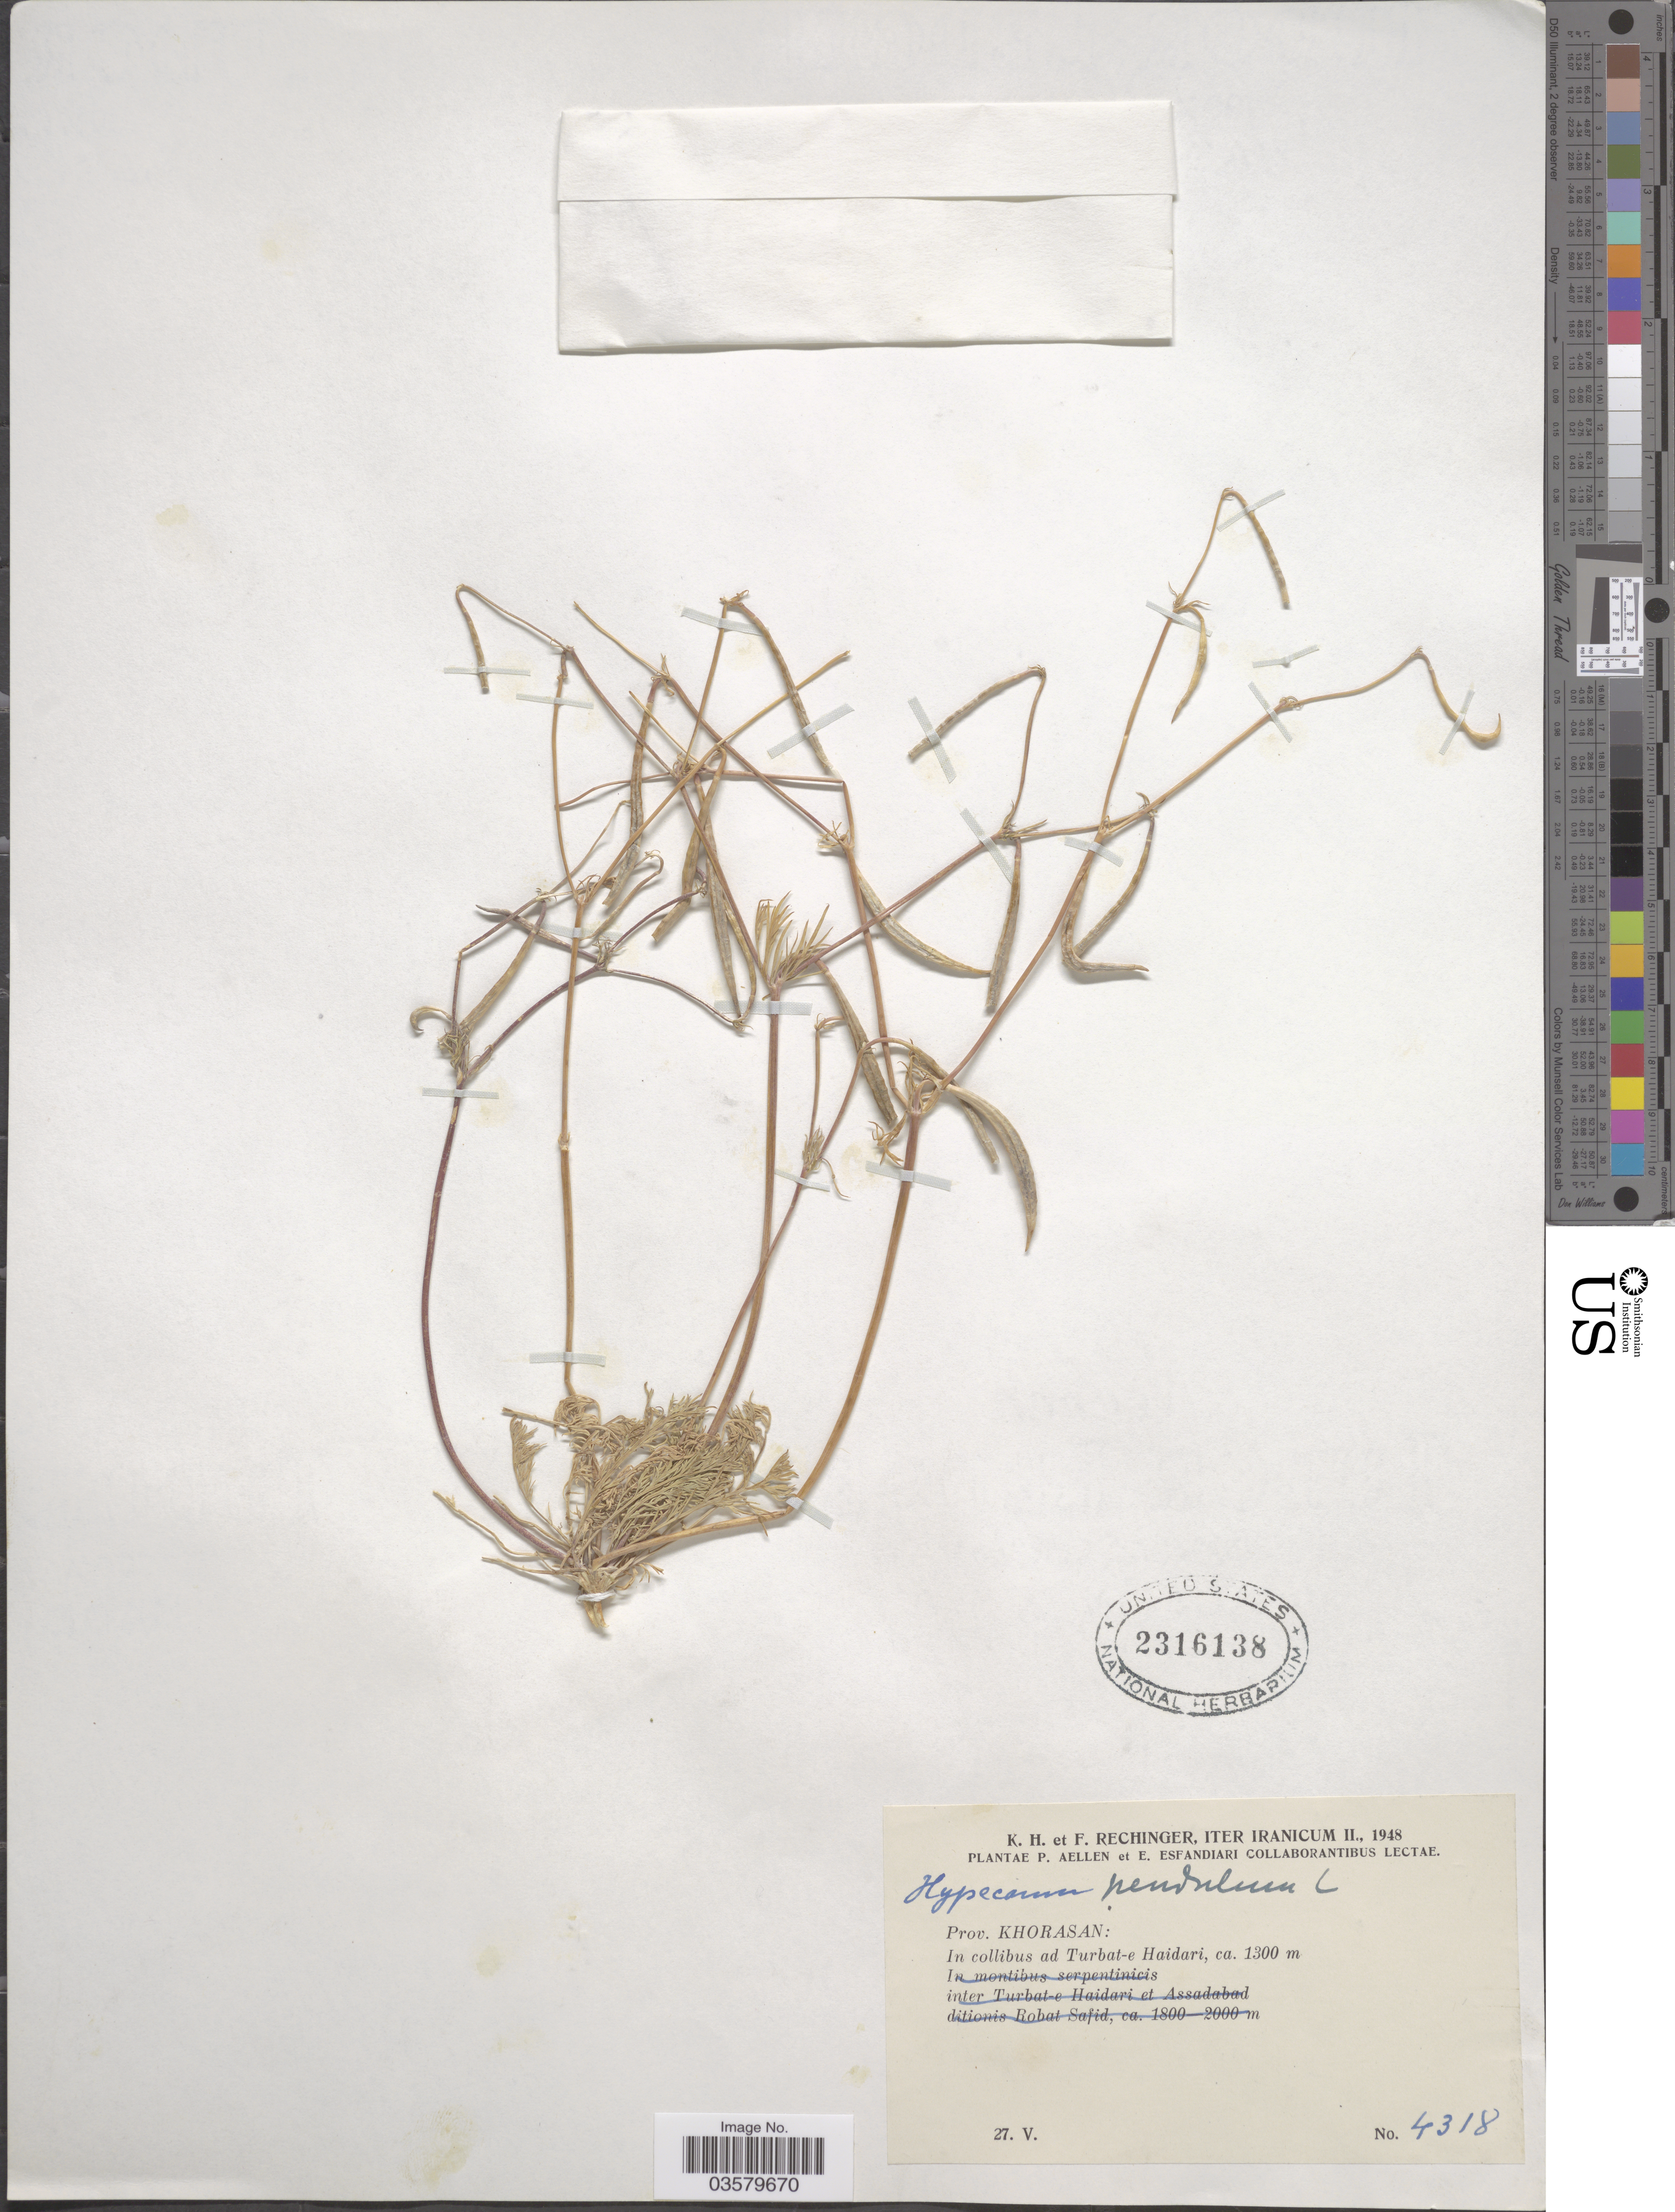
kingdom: Plantae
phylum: Tracheophyta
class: Magnoliopsida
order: Ranunculales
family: Papaveraceae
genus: Hypecoum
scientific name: Hypecoum pendulum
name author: L.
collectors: K. H. Rechinger & F. Rechinger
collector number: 4318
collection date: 1948-05-27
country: Iran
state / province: Khorasan [obsolete]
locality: In collibus ad Turbat-e Haidari.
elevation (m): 1300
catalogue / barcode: US 2316138